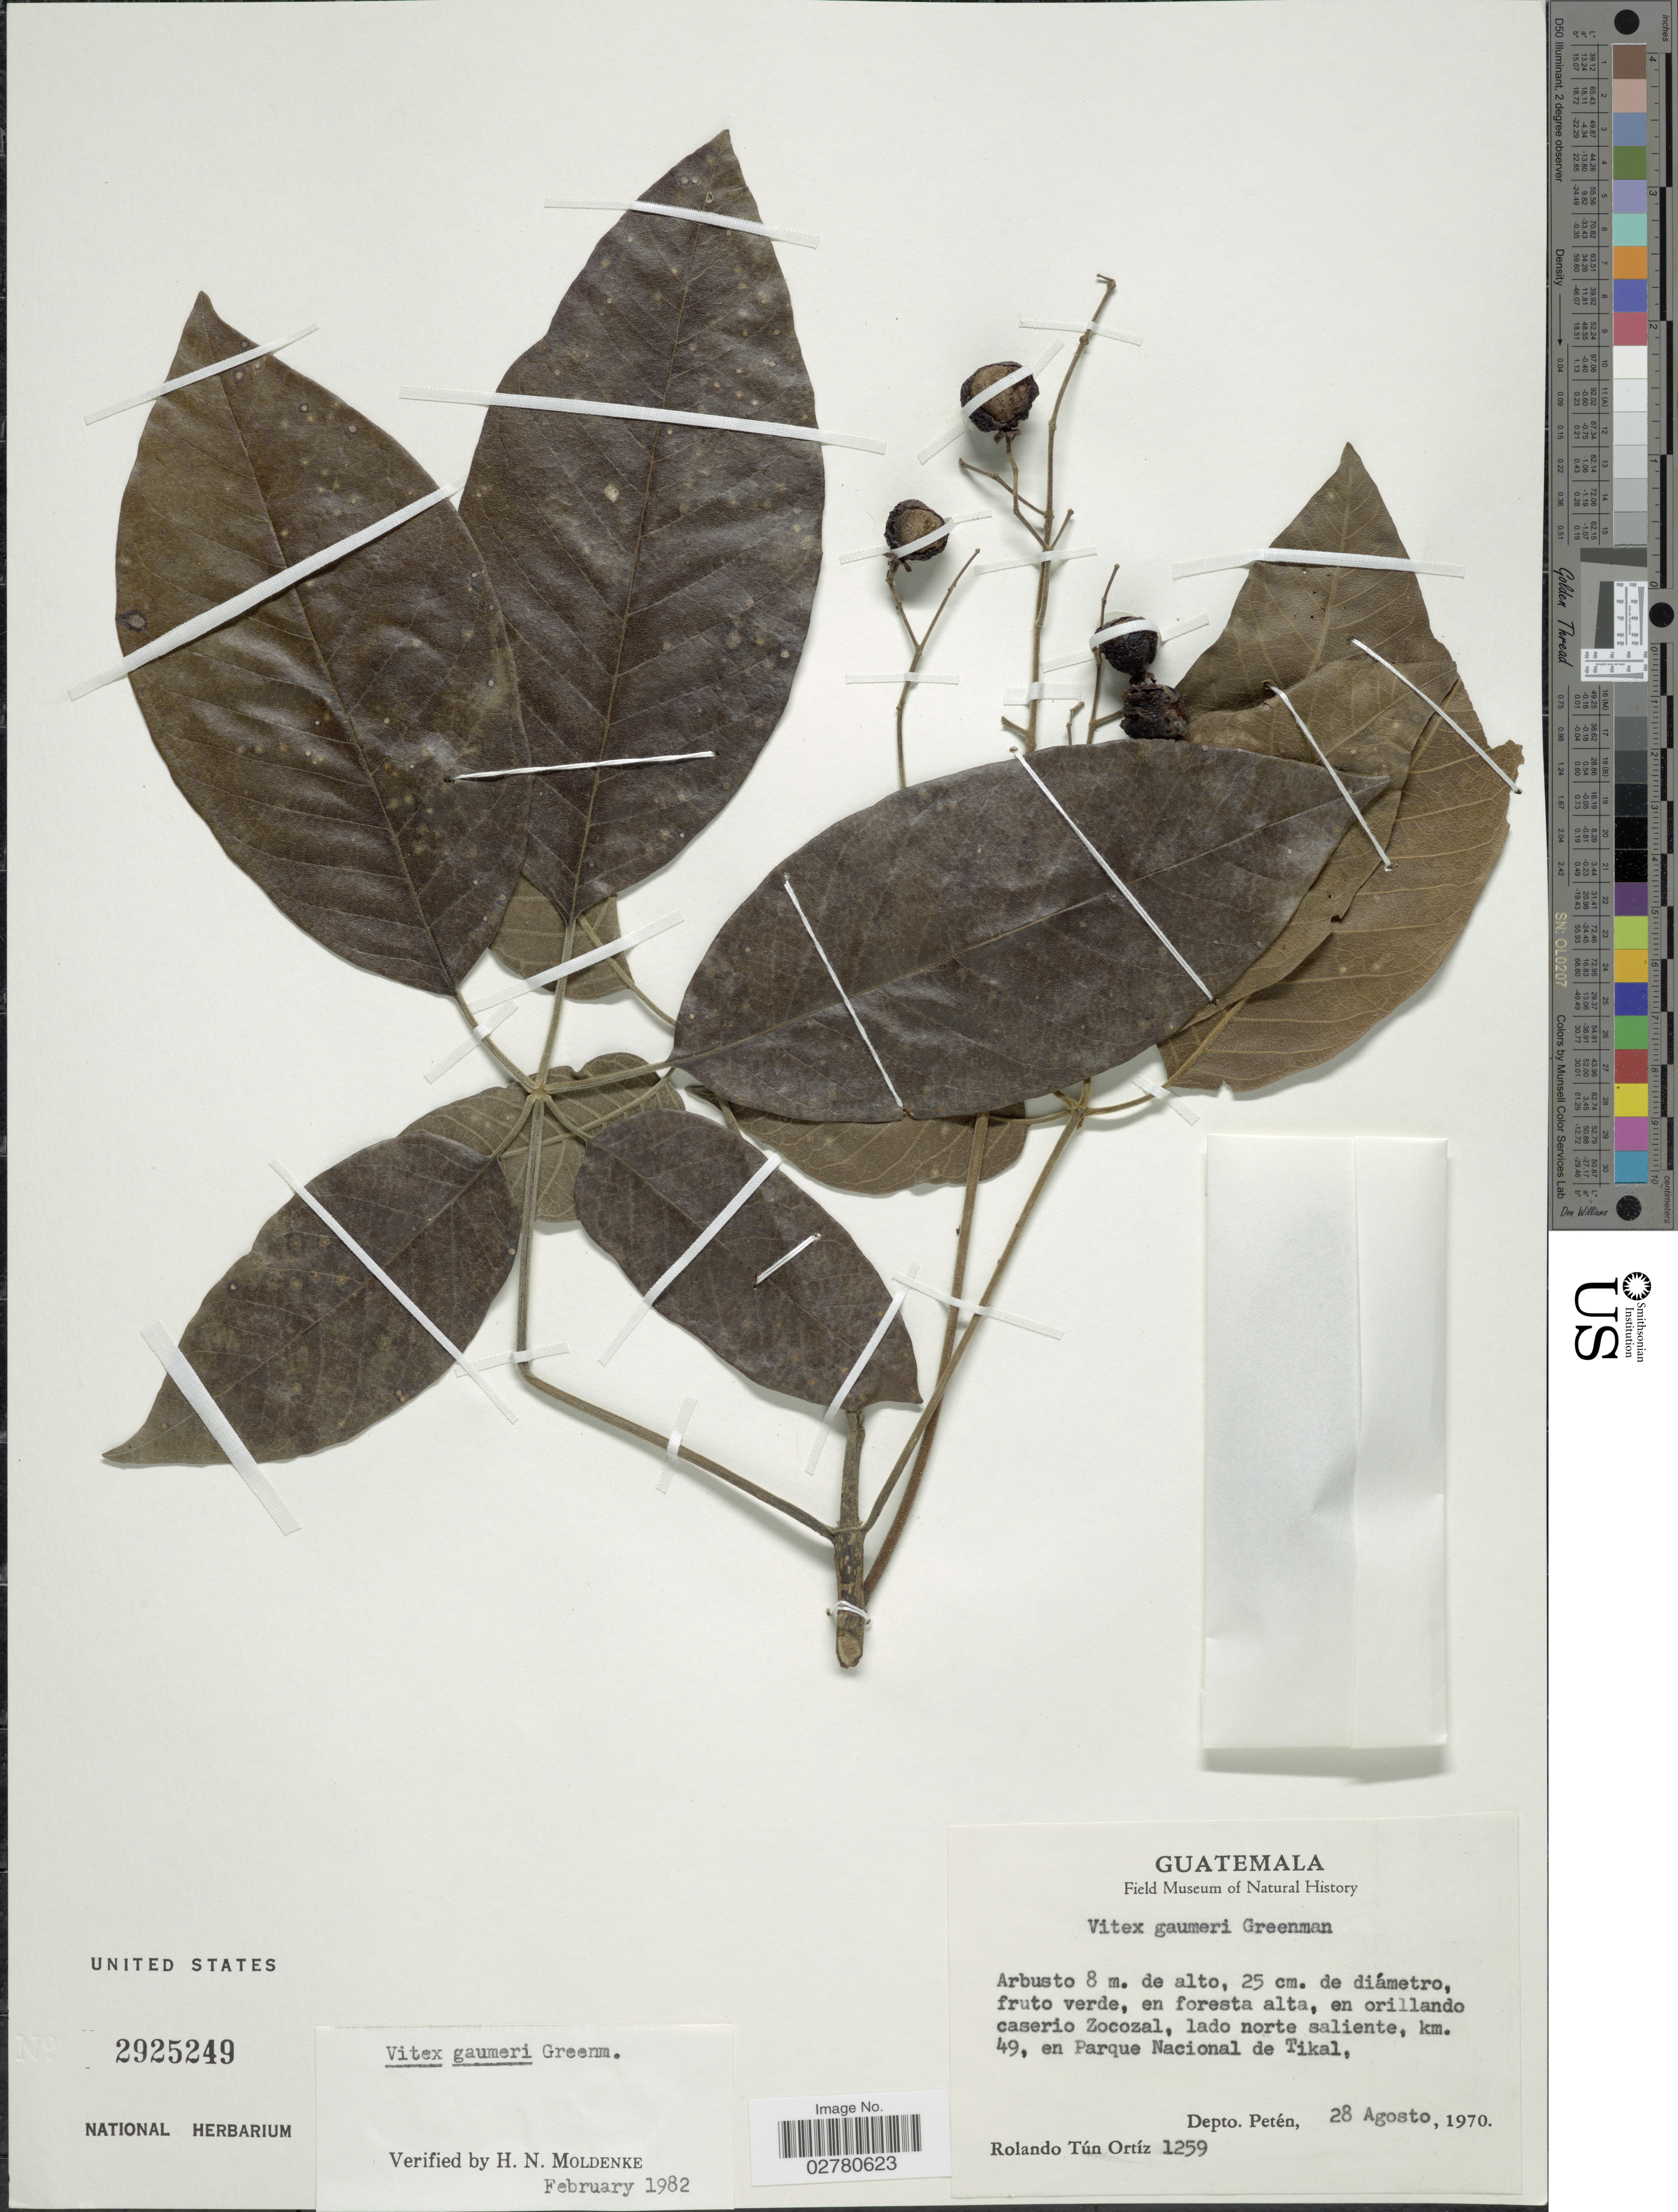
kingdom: Plantae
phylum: Tracheophyta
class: Magnoliopsida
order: Lamiales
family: Lamiaceae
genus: Vitex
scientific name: Vitex gaumeri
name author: Greenm.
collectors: R. T. Ortíz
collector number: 1259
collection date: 1970-08-28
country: Guatemala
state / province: El Petén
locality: En orillando caserio Zocoza, lado norte saliente, km. 49, en Parque Nacional de Tikal, Depto. Petén.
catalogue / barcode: US 2928249